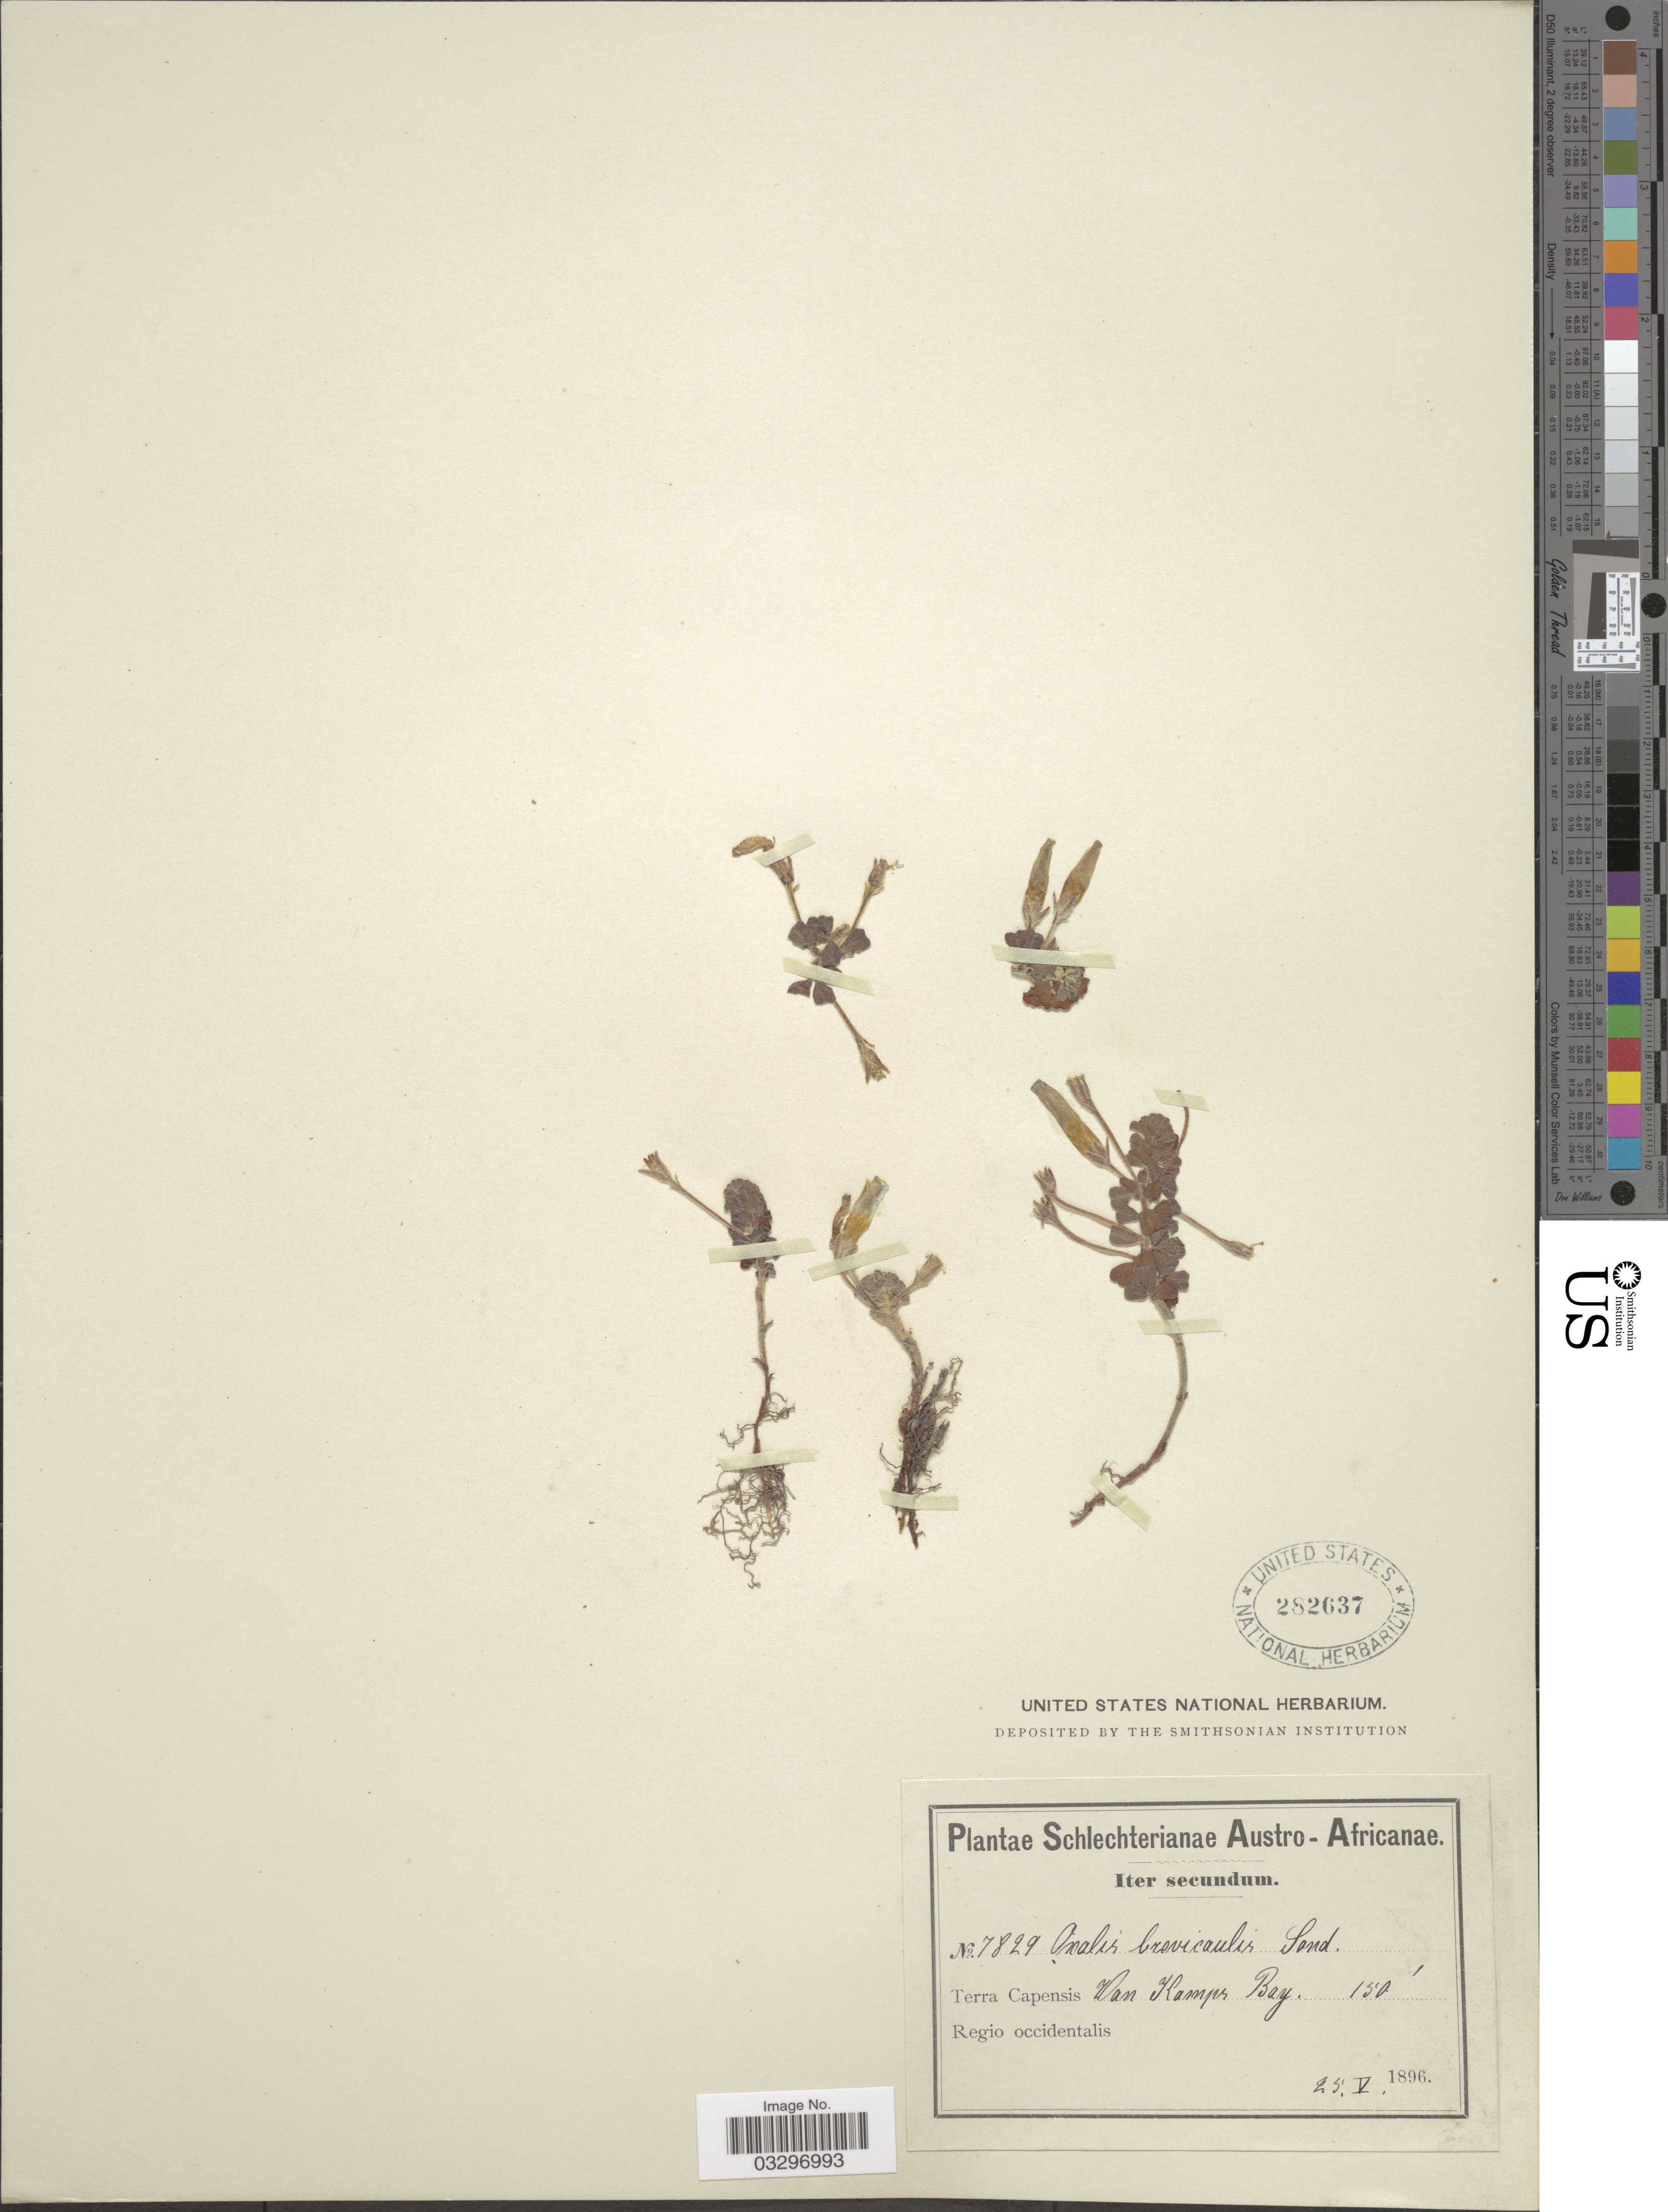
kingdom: Plantae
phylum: Tracheophyta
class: Magnoliopsida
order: Oxalidales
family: Oxalidaceae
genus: Oxalis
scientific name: Oxalis brevicaulis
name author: Steud.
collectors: Schlechter, --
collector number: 7829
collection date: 1896-05-25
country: South Africa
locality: Austro-Africanae, Terra Capensis Van Kamps Bay, Regio occidentalis.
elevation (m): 46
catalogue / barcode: US 282637